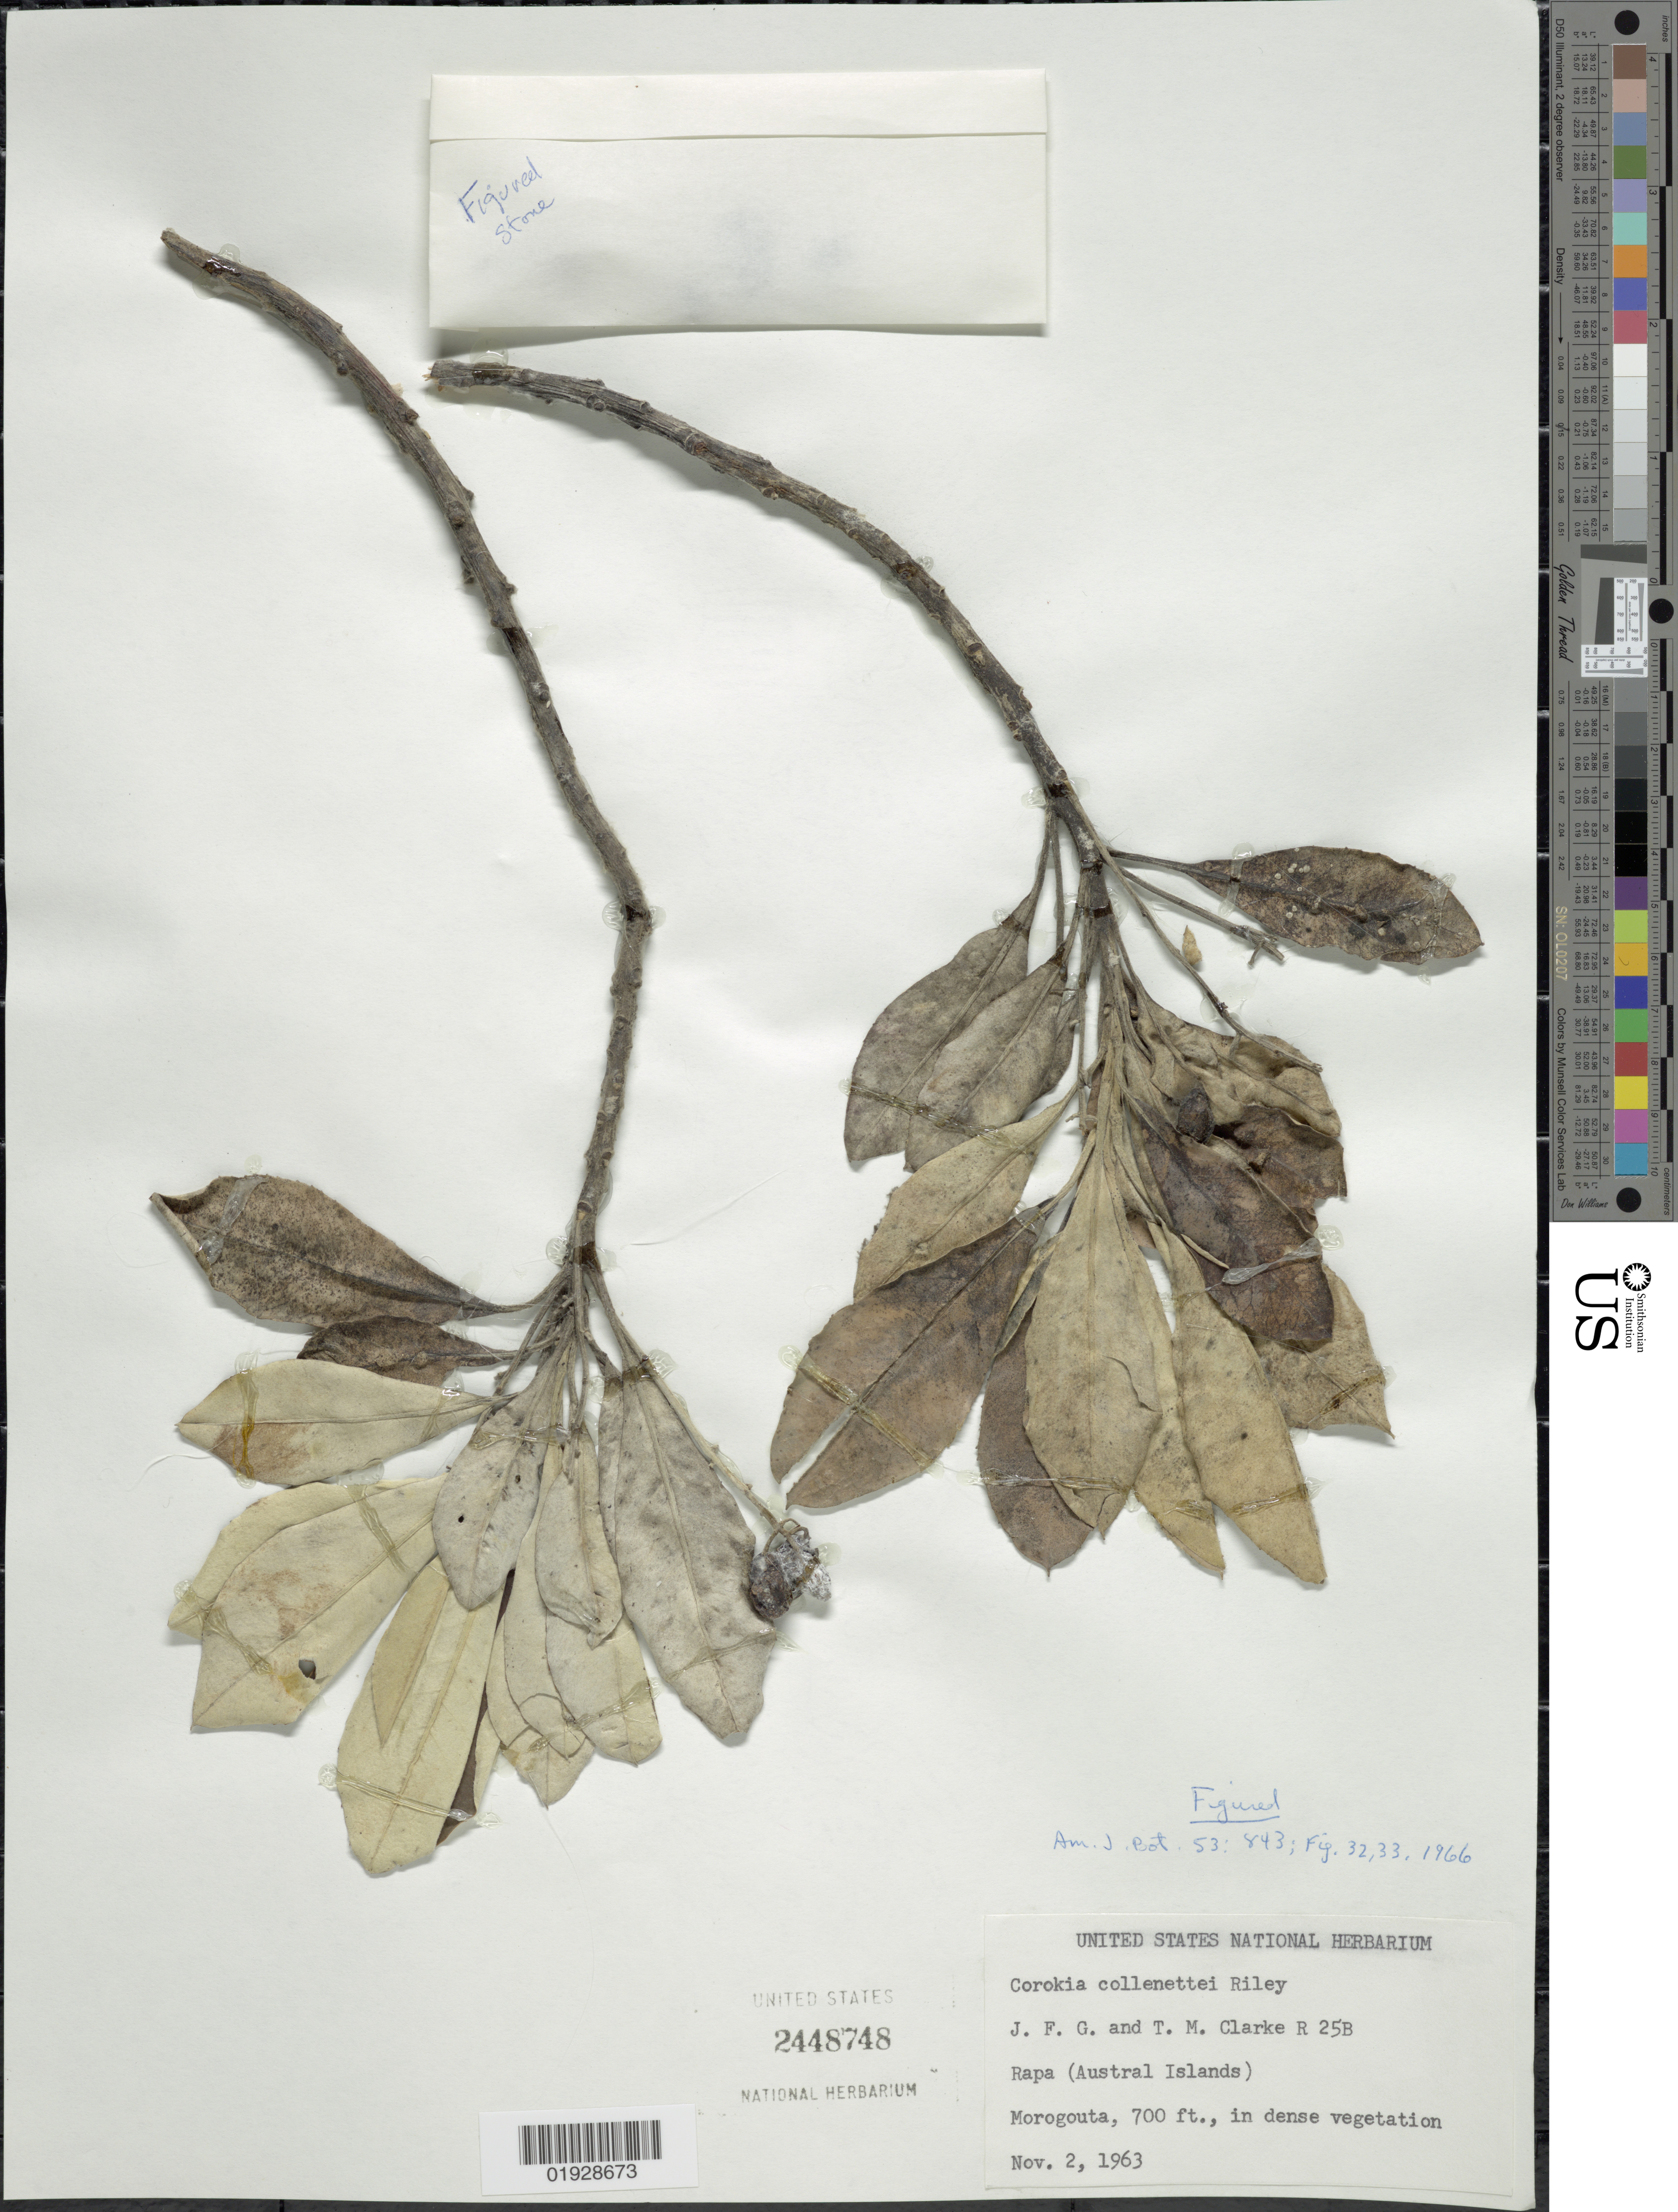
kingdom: Plantae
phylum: Tracheophyta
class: Magnoliopsida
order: Asterales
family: Argophyllaceae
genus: Corokia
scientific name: Corokia collenettei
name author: L. Riley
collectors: J. F. Gates-Clarke & T. M. Clarke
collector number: R 25B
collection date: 1963-11-02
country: French Polynesia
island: Rapa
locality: Rapa (Austral Islands). Morogouta.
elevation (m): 213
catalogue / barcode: US 2448748